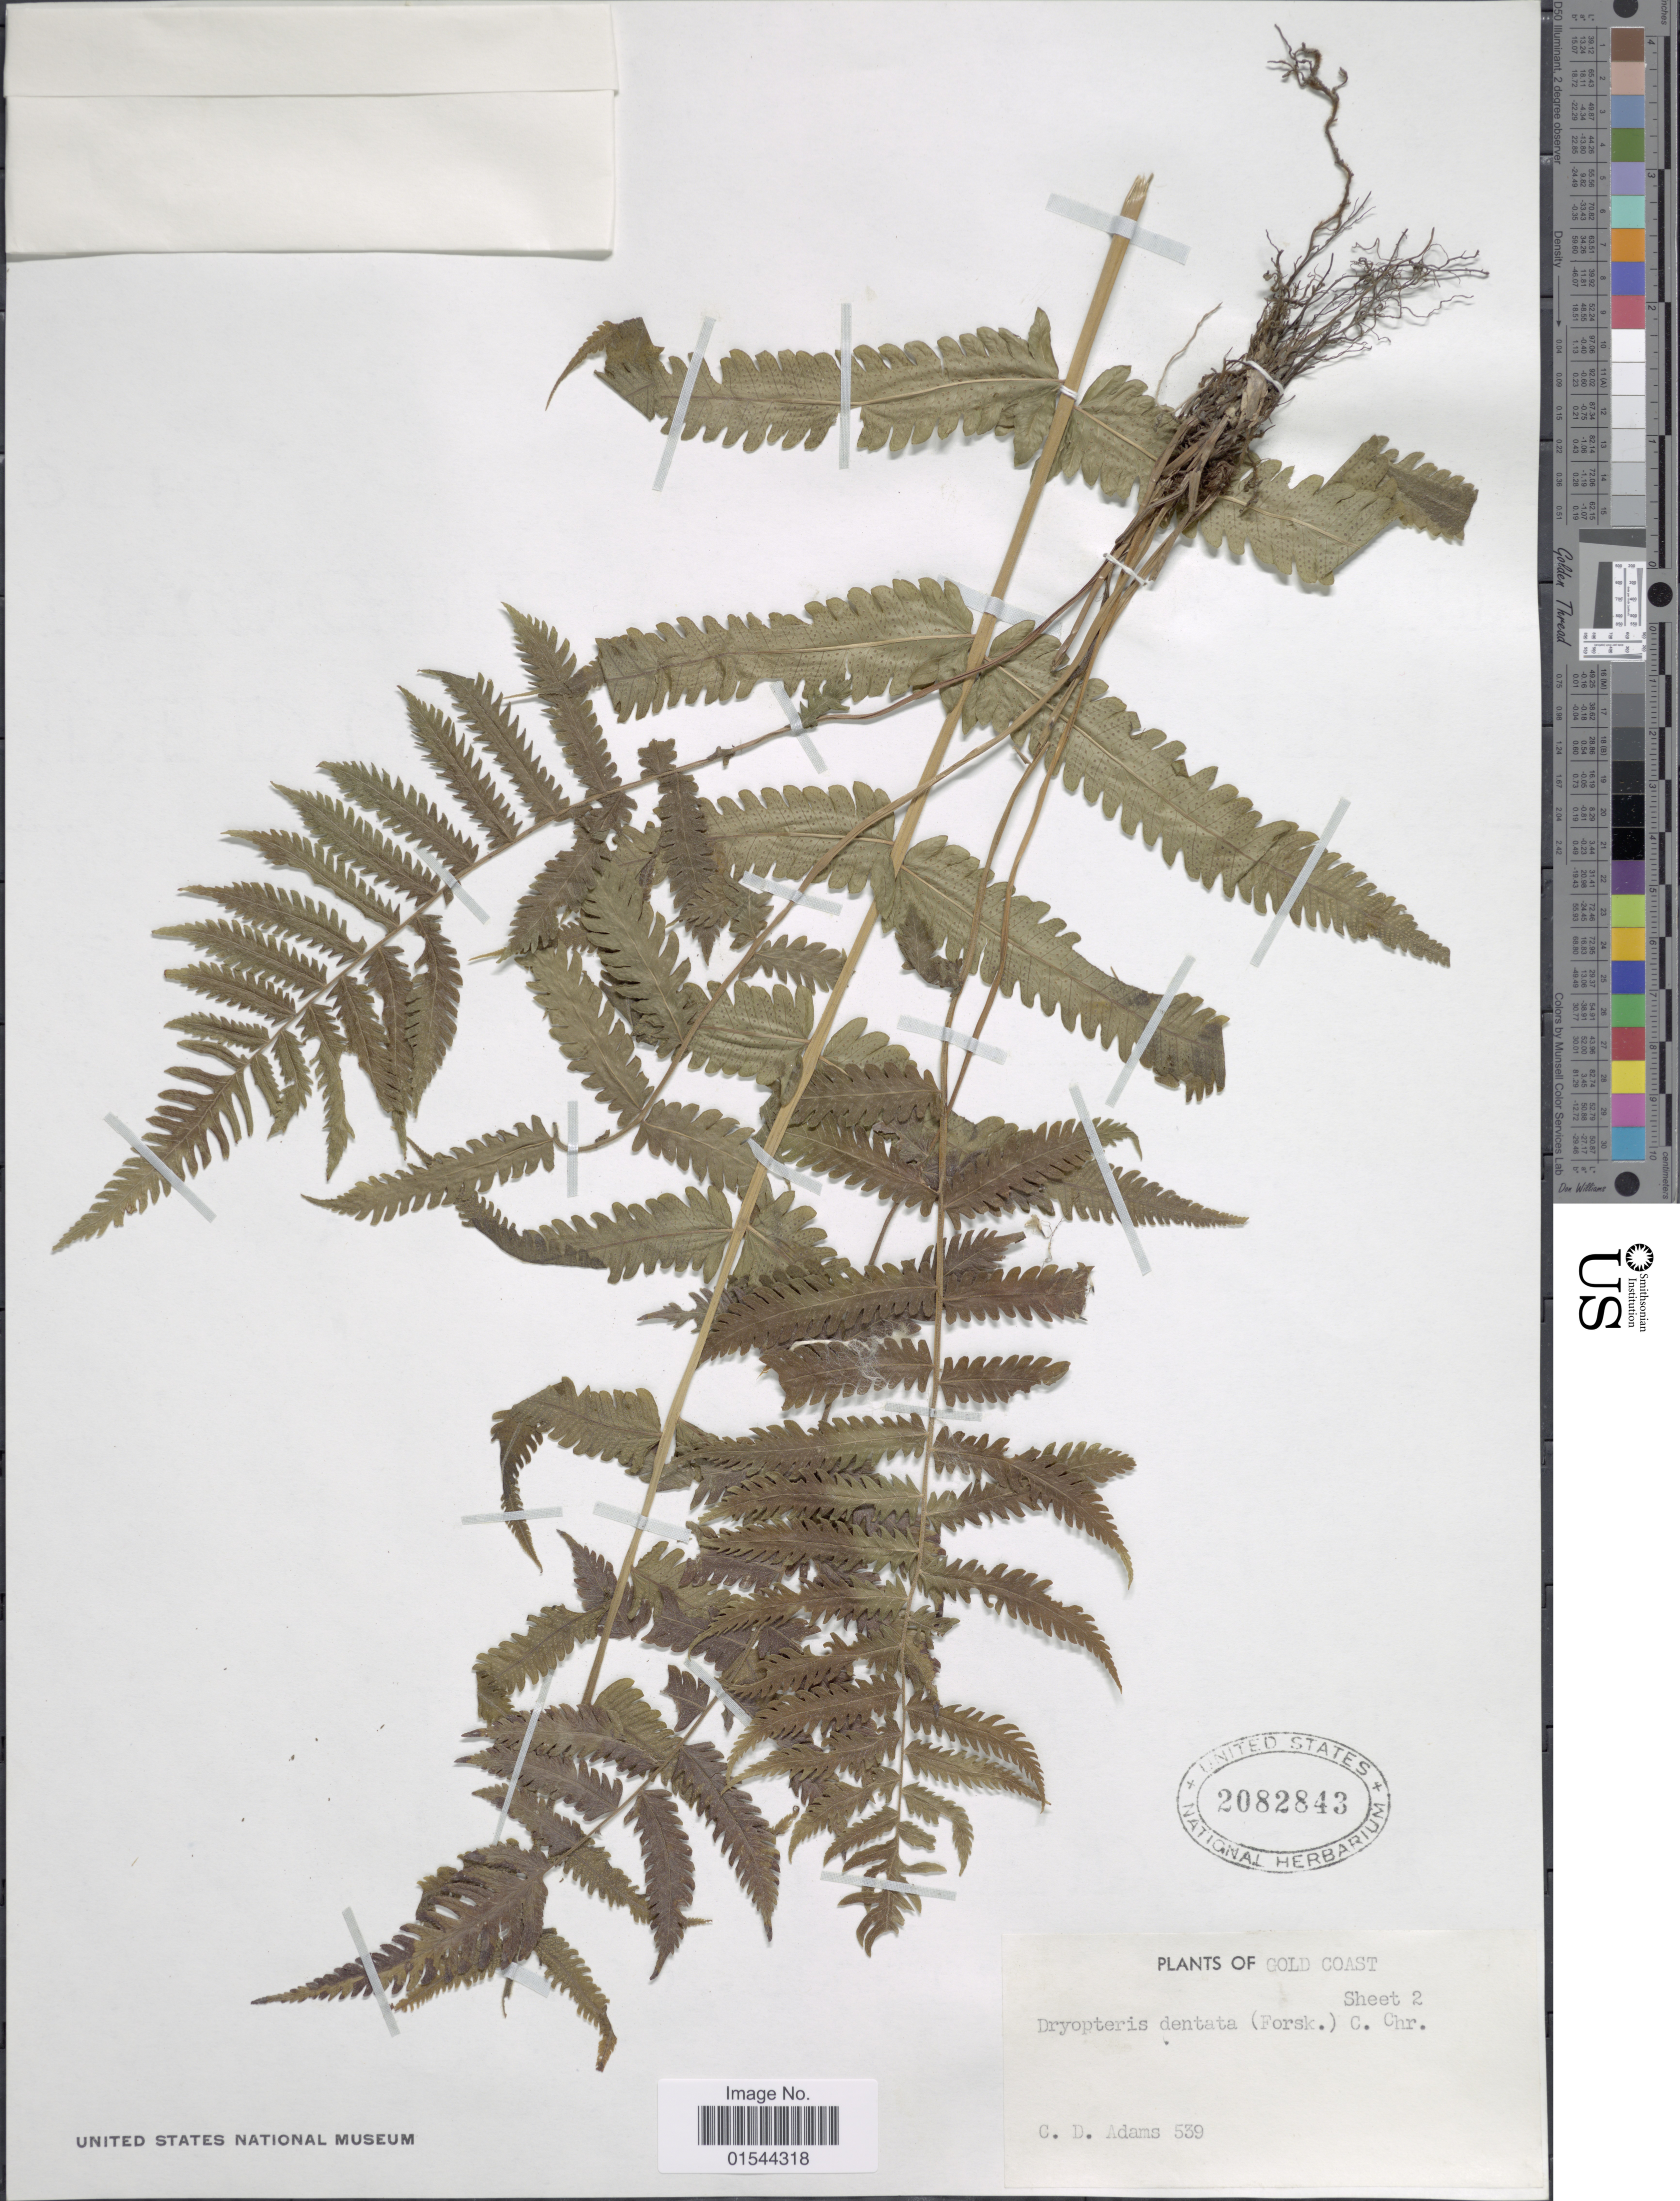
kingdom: Plantae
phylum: Tracheophyta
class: Polypodiopsida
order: Polypodiales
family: Thelypteridaceae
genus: Christella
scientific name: Christella dentata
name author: (Forssk.) Brownsey & Jermy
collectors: C. D. Adams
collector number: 539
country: Ghana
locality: Gold Coast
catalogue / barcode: US 2082843